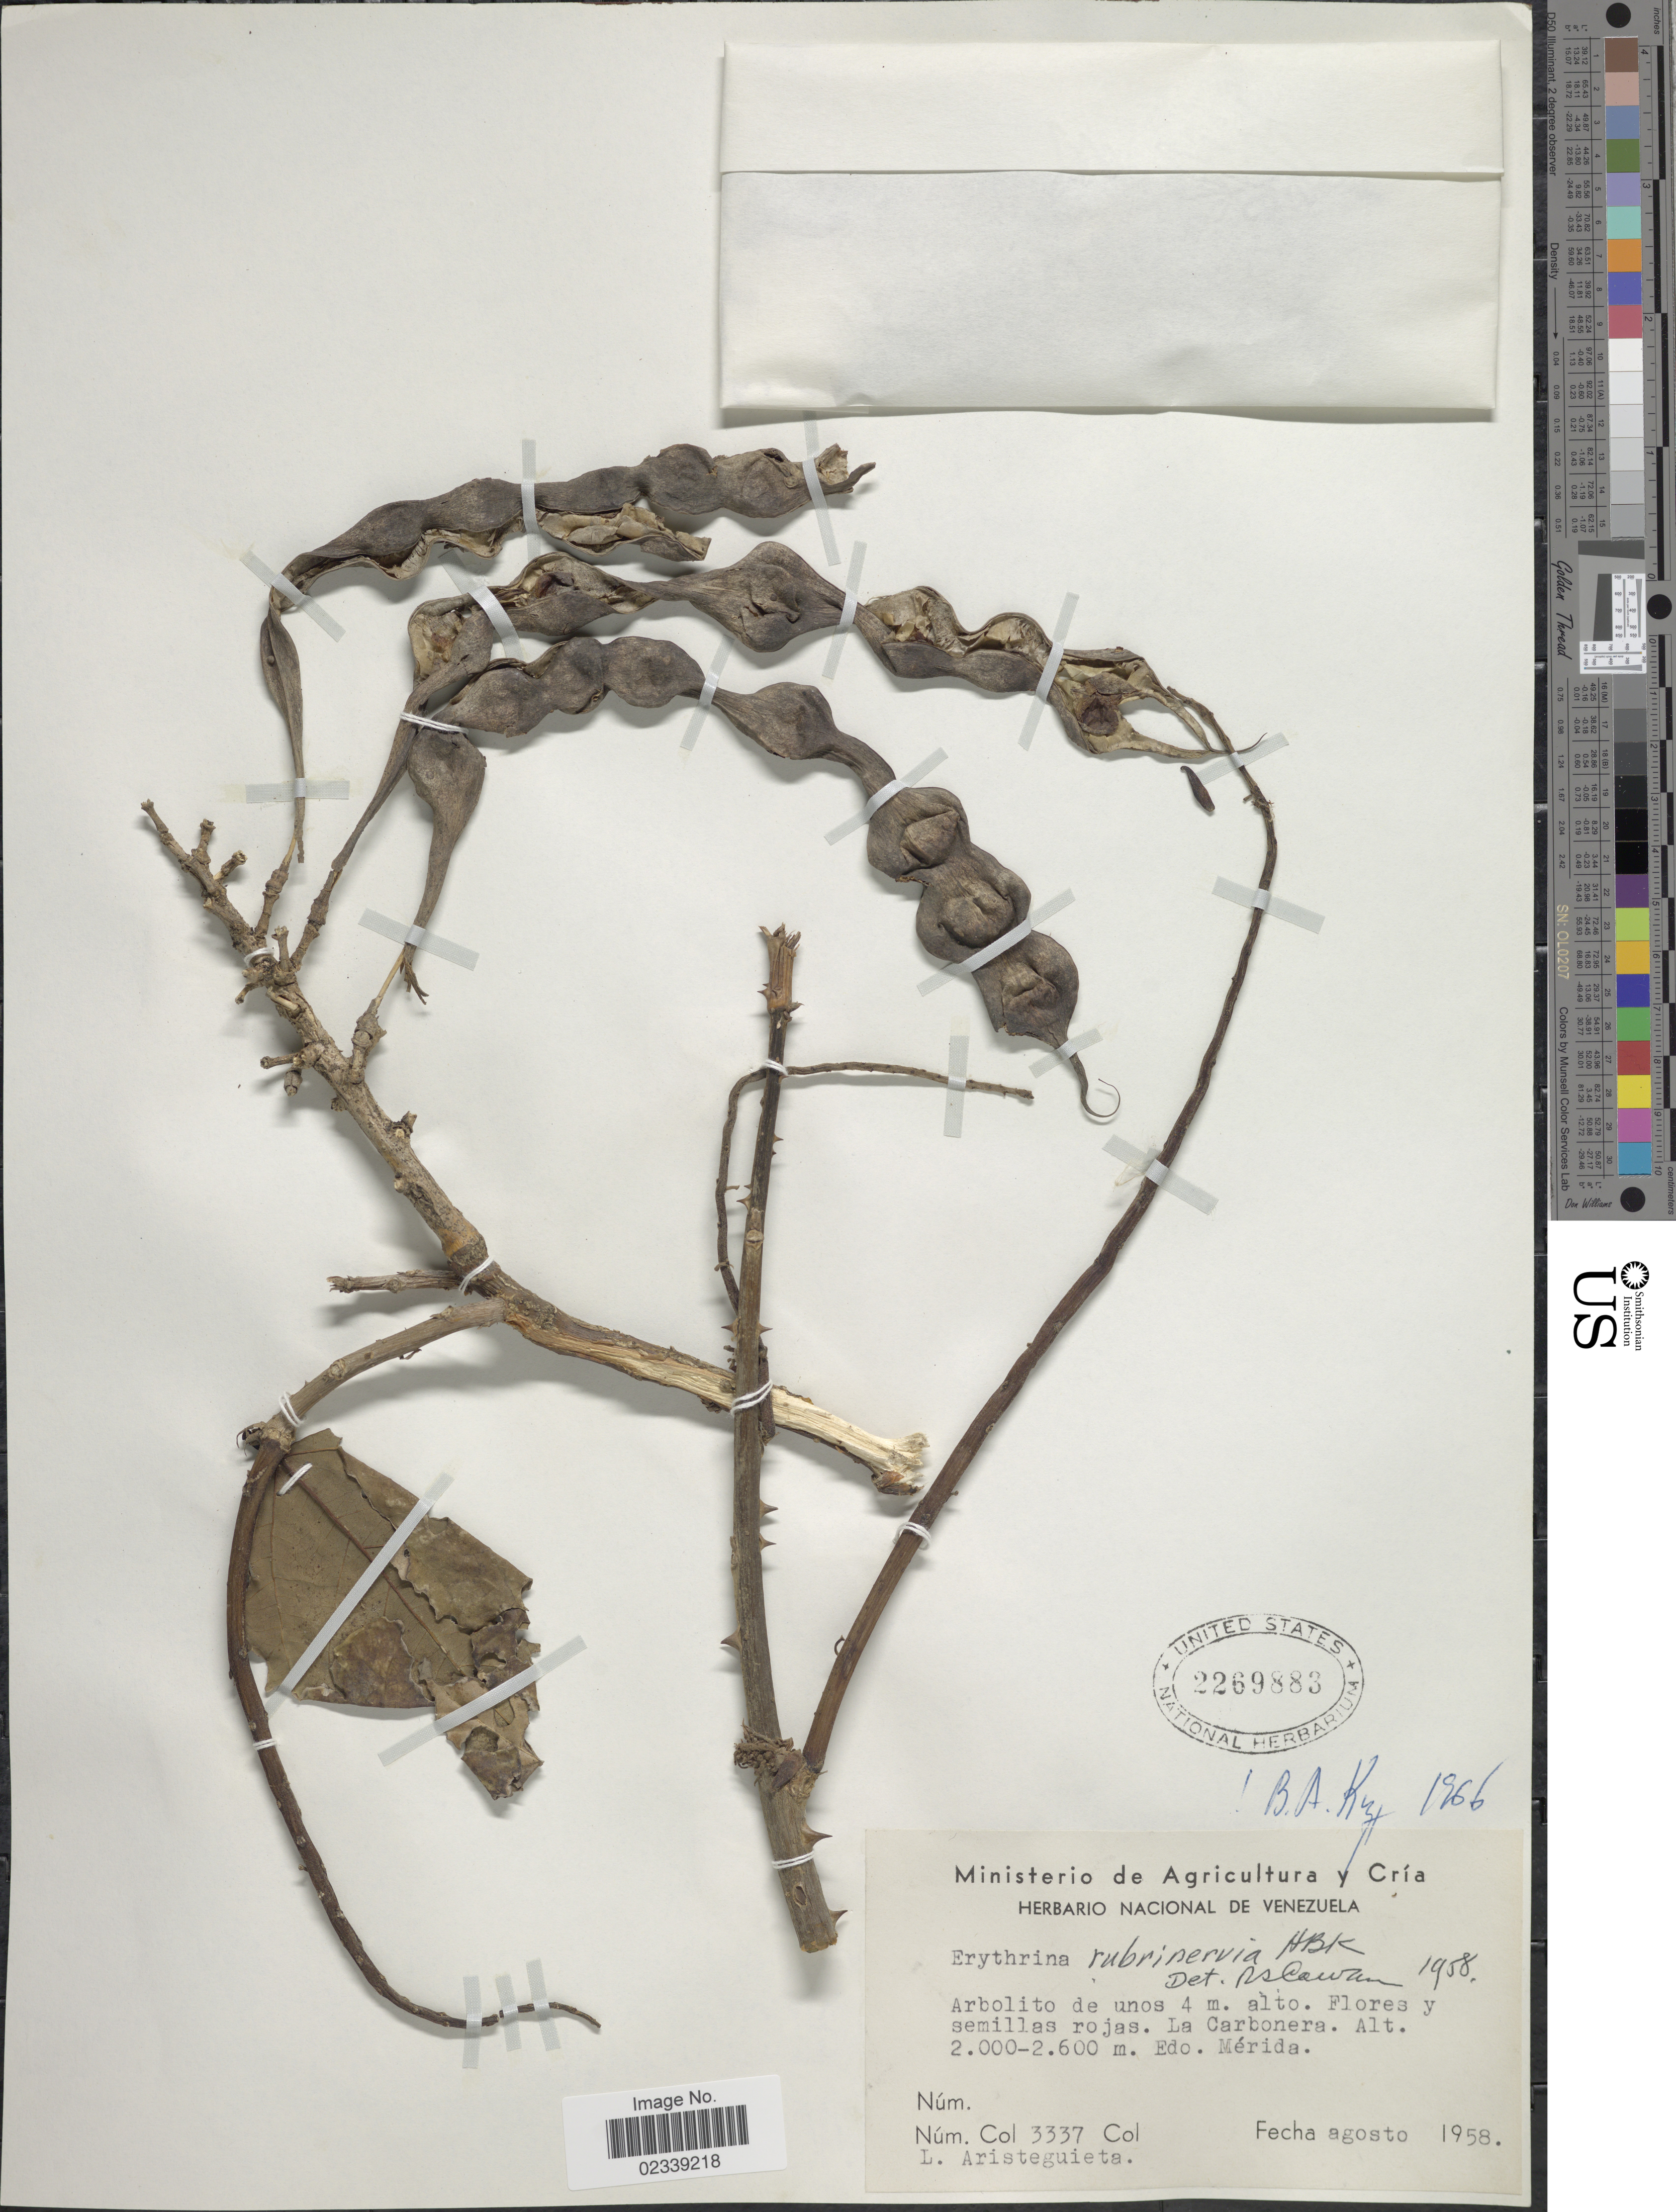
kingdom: Plantae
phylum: Tracheophyta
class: Magnoliopsida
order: Fabales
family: Fabaceae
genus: Erythrina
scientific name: Erythrina rubrinervia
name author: Kunth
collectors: L. Aristeguieta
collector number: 3337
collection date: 1958-08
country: Venezuela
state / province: Mérida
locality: La Carbonera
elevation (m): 2000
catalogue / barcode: US 2269883